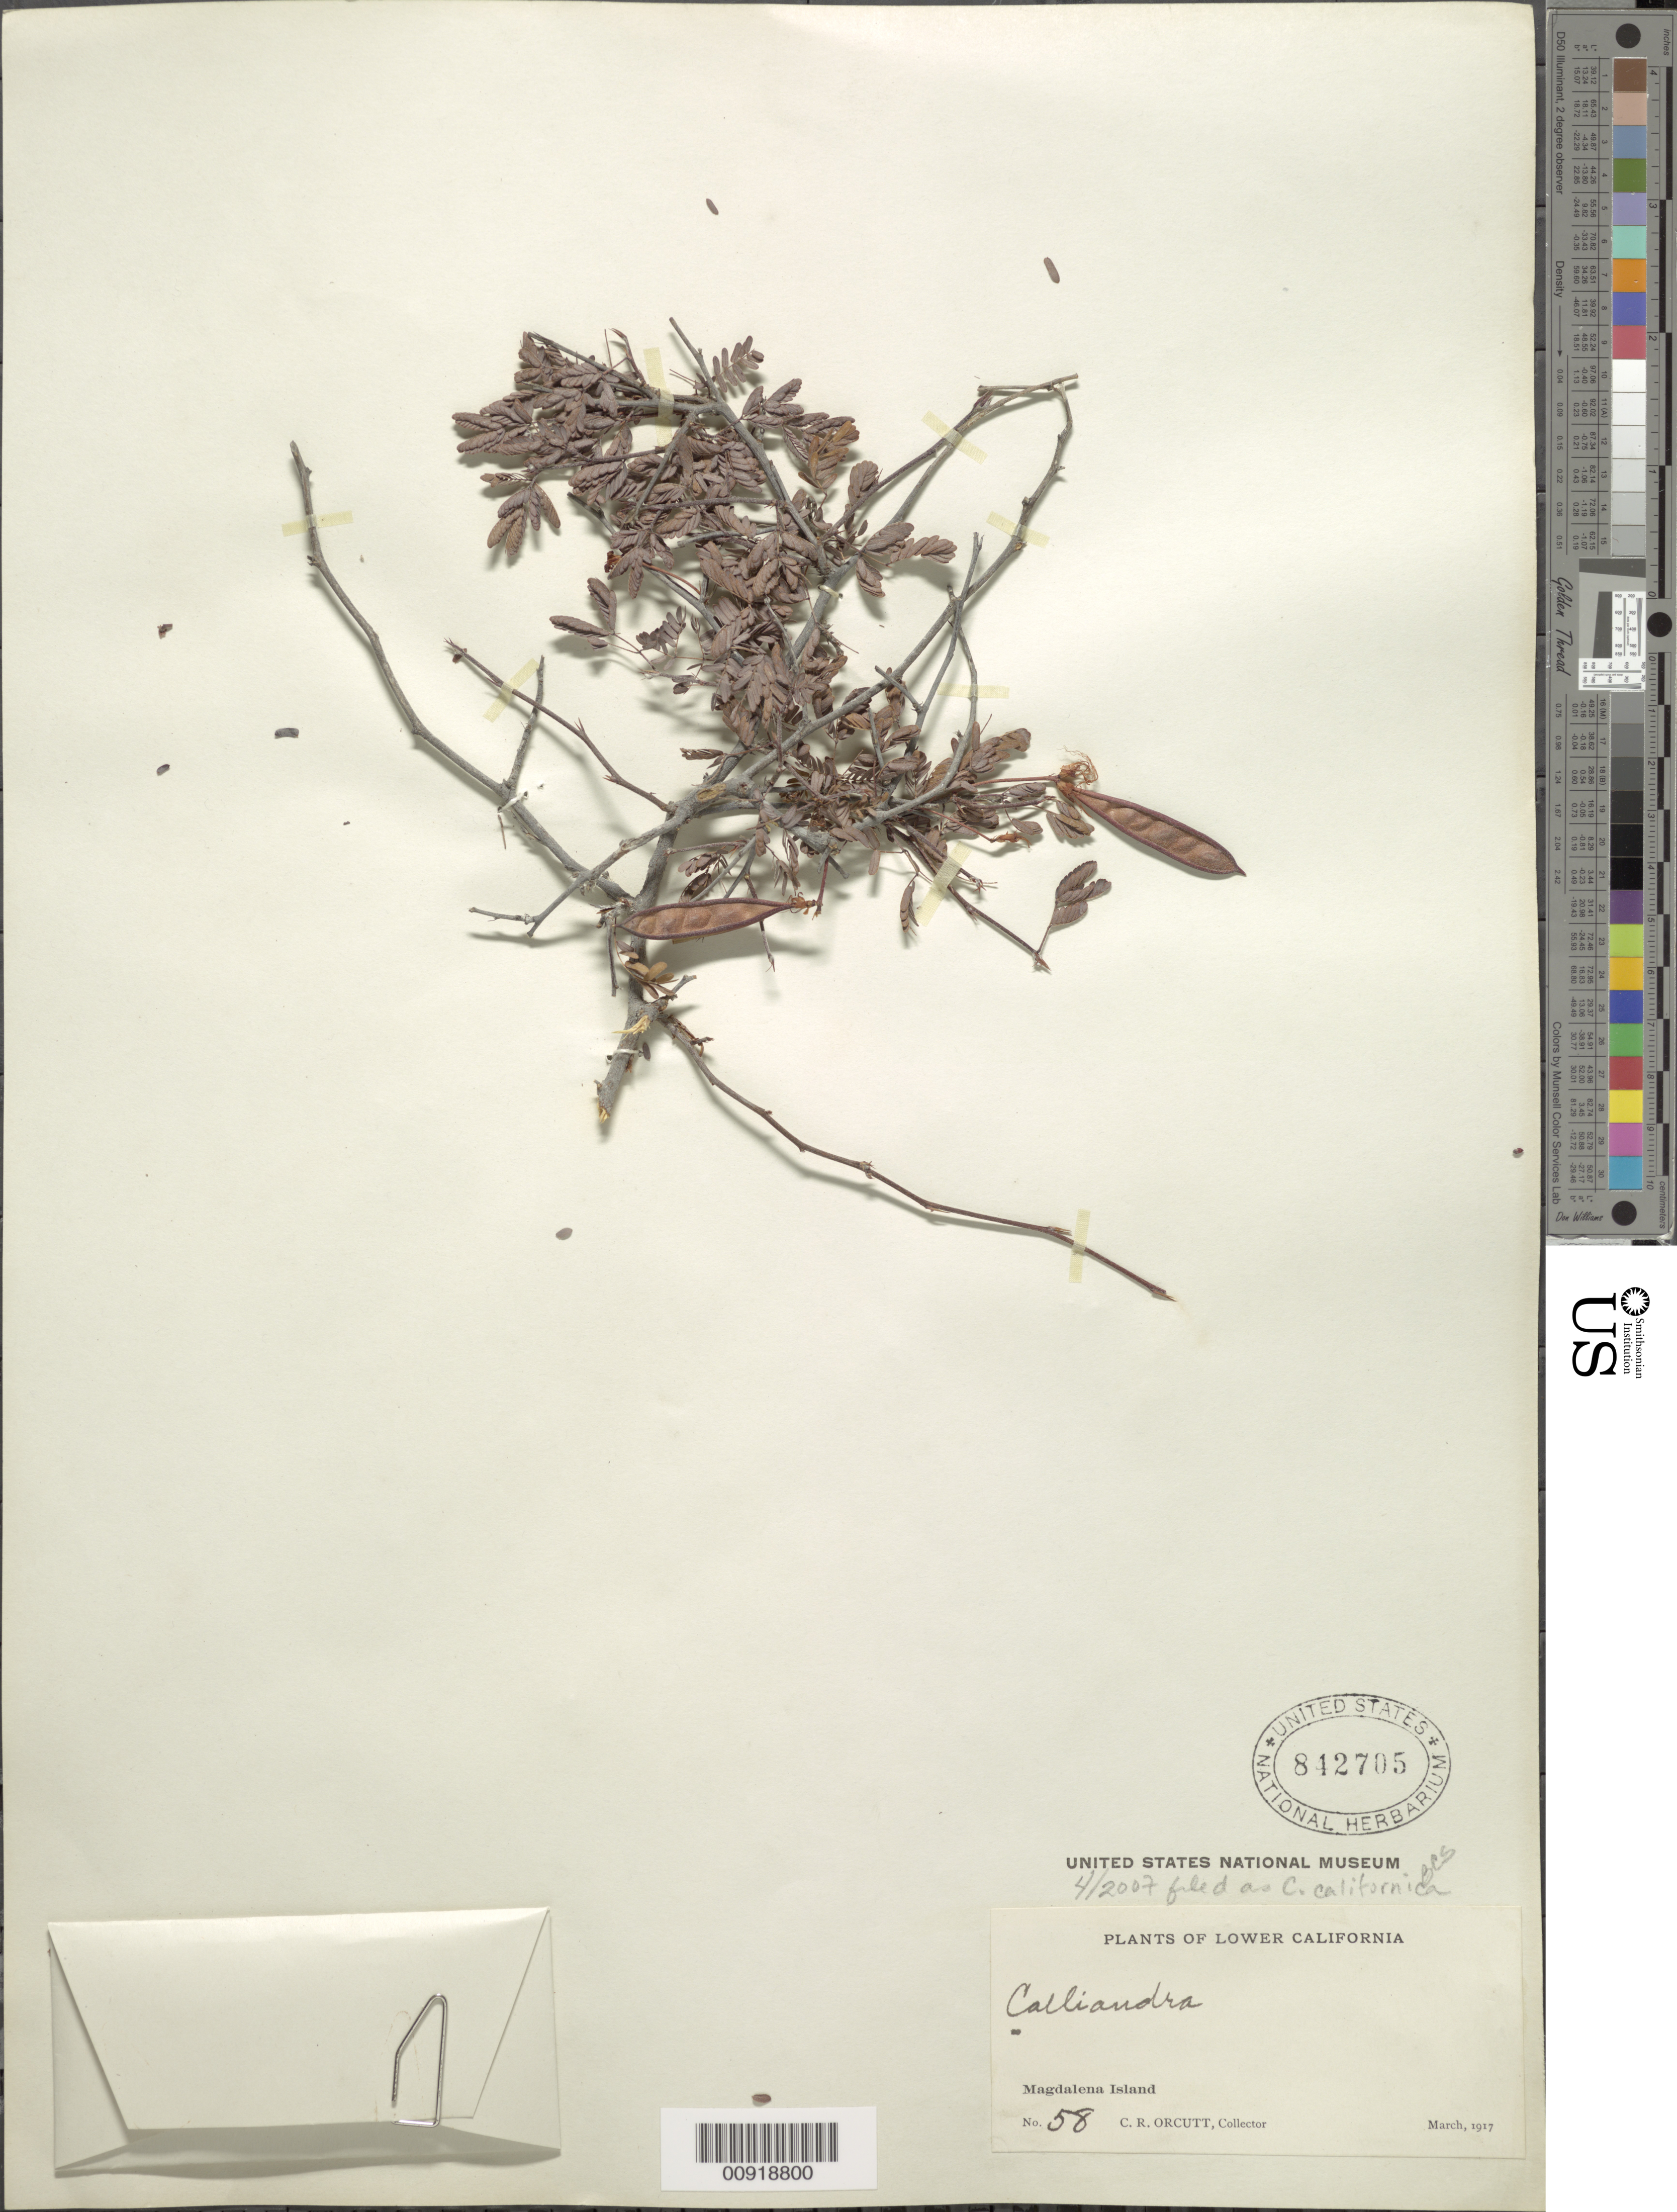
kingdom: Plantae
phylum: Tracheophyta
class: Magnoliopsida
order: Fabales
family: Fabaceae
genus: Calliandra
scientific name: Calliandra californica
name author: Benth.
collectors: C. R. Orcutt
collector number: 58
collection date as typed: Mar 1917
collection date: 1917-03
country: Mexico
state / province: Baja California Sur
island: Magdalena I.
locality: Magdalena Island. Lower California.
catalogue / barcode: US 842705